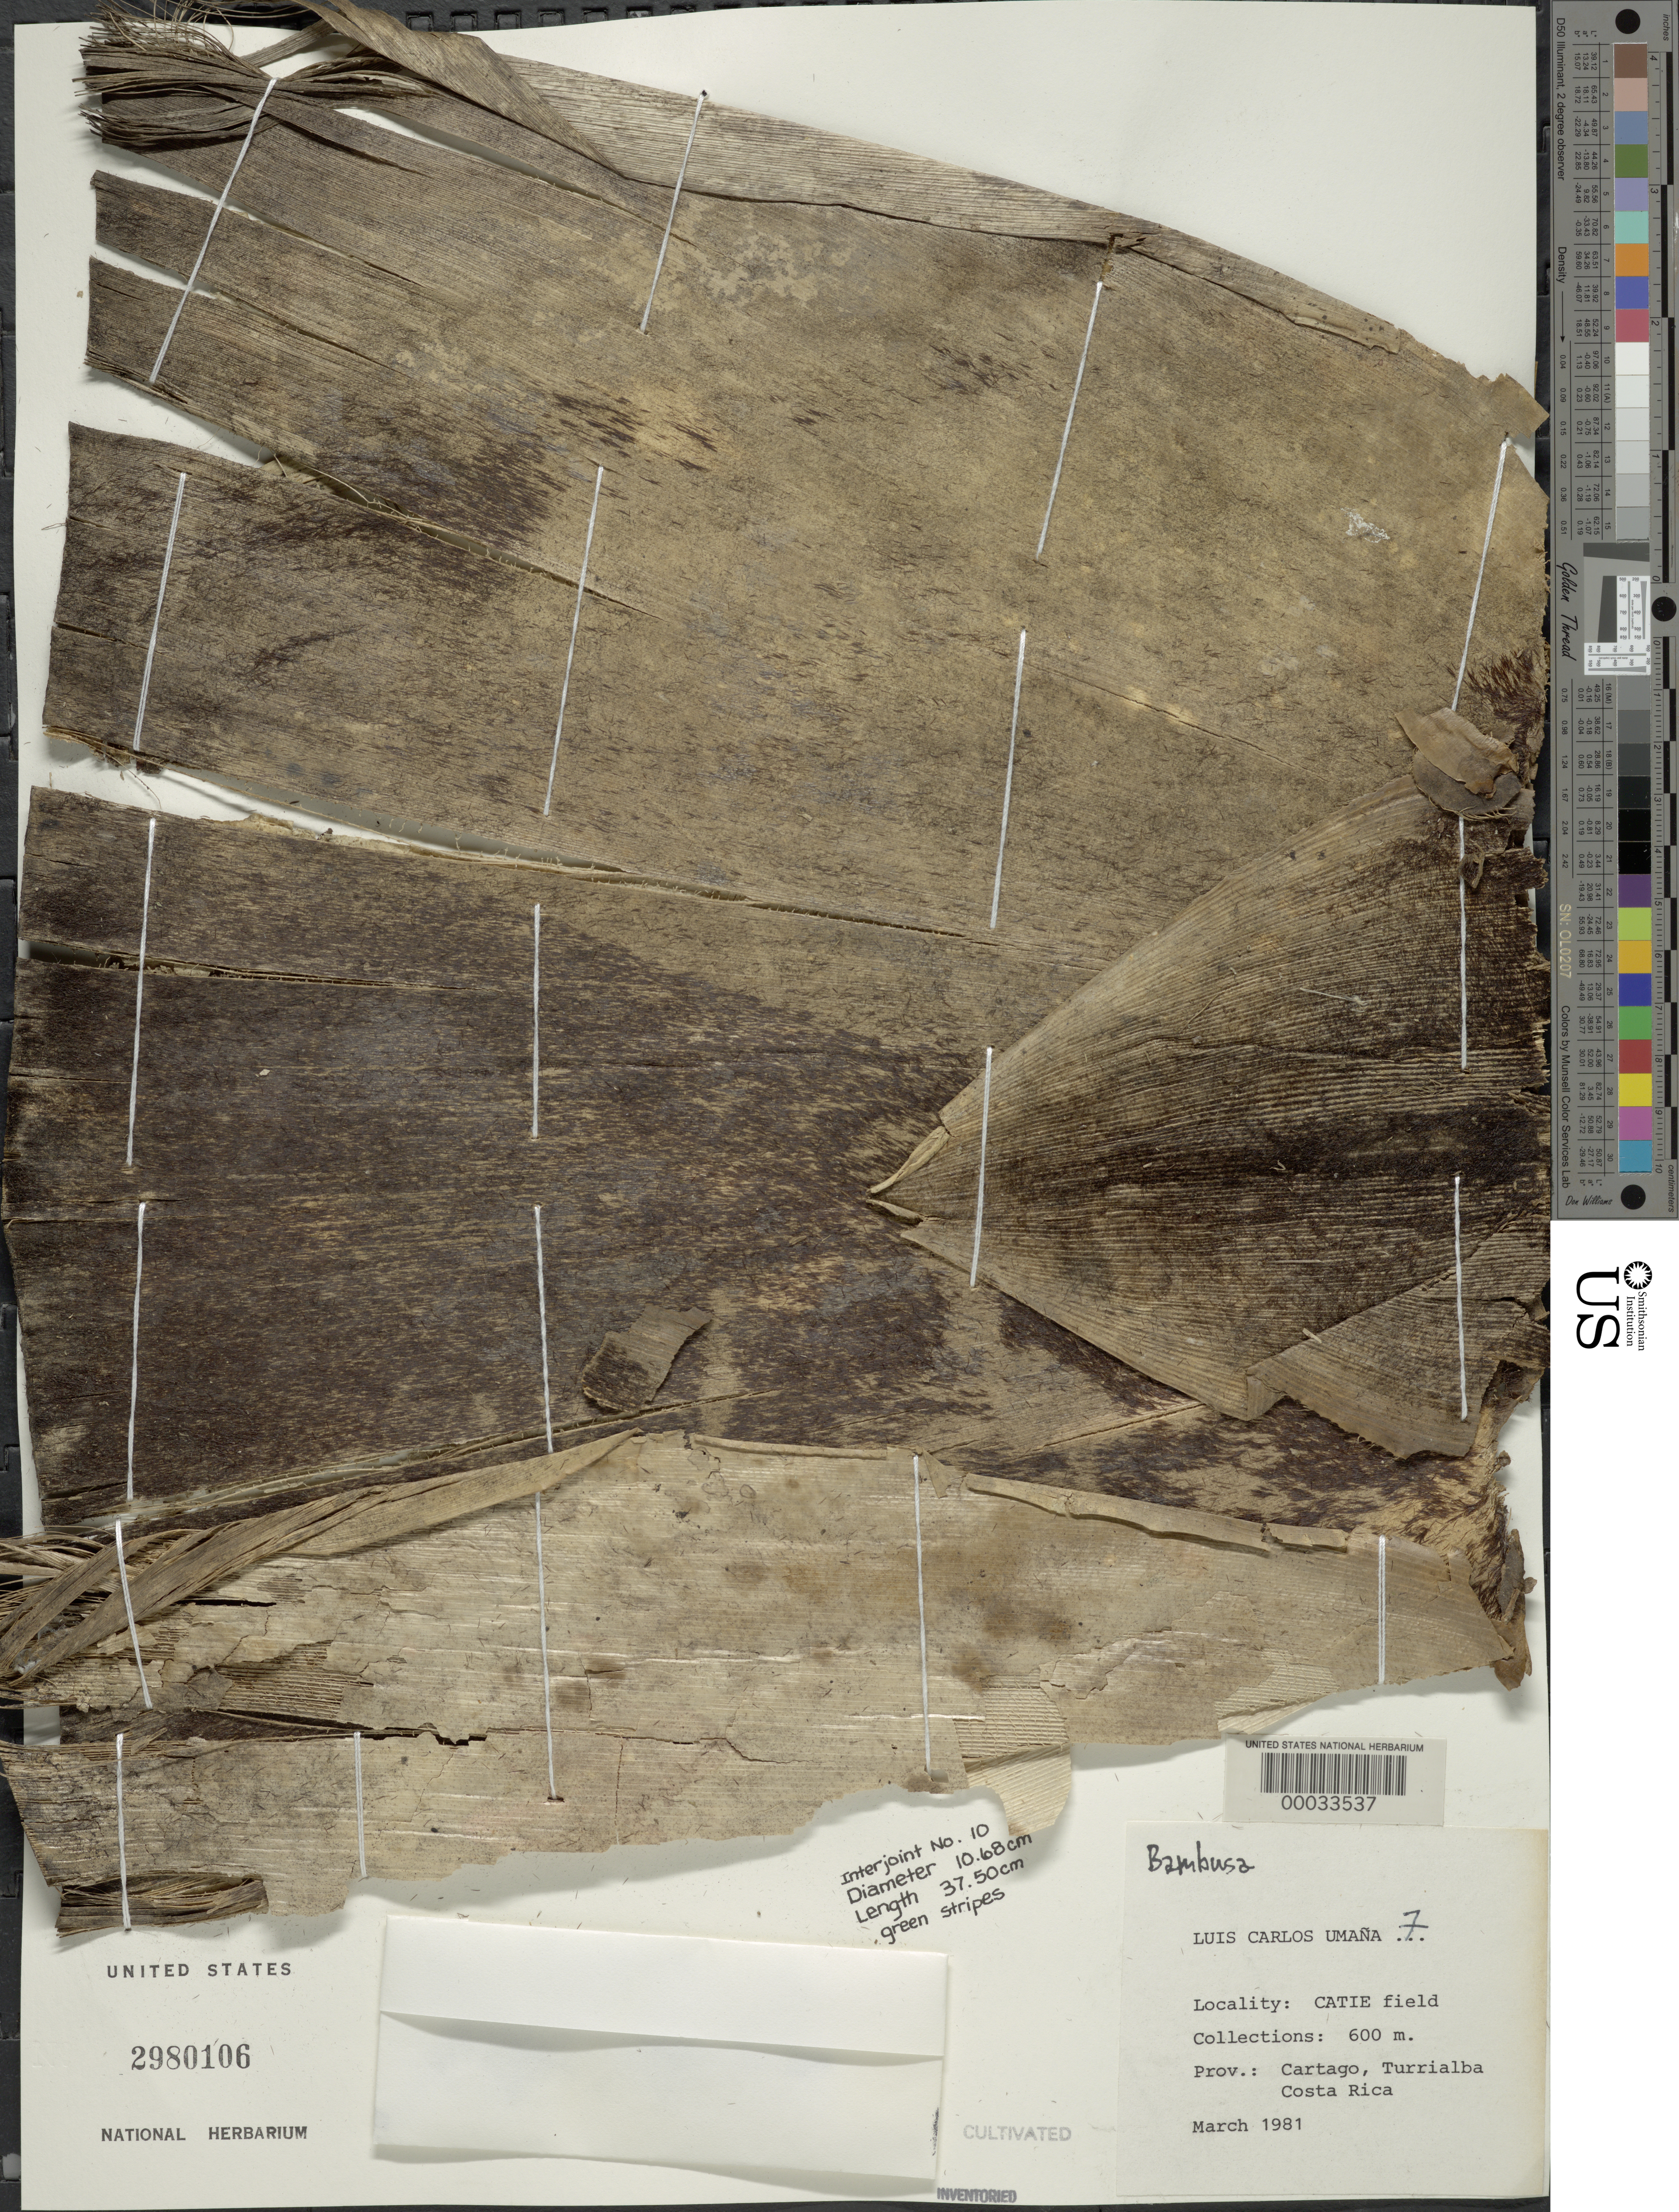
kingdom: Plantae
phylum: Tracheophyta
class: Liliopsida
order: Poales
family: Poaceae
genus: Bambusa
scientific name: Bambusa sp.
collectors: L. C. Umaña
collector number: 7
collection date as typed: Mar 1981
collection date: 1981-03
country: Costa Rica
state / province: Cartago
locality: Catie field, Turrialba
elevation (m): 600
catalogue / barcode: US 2980106